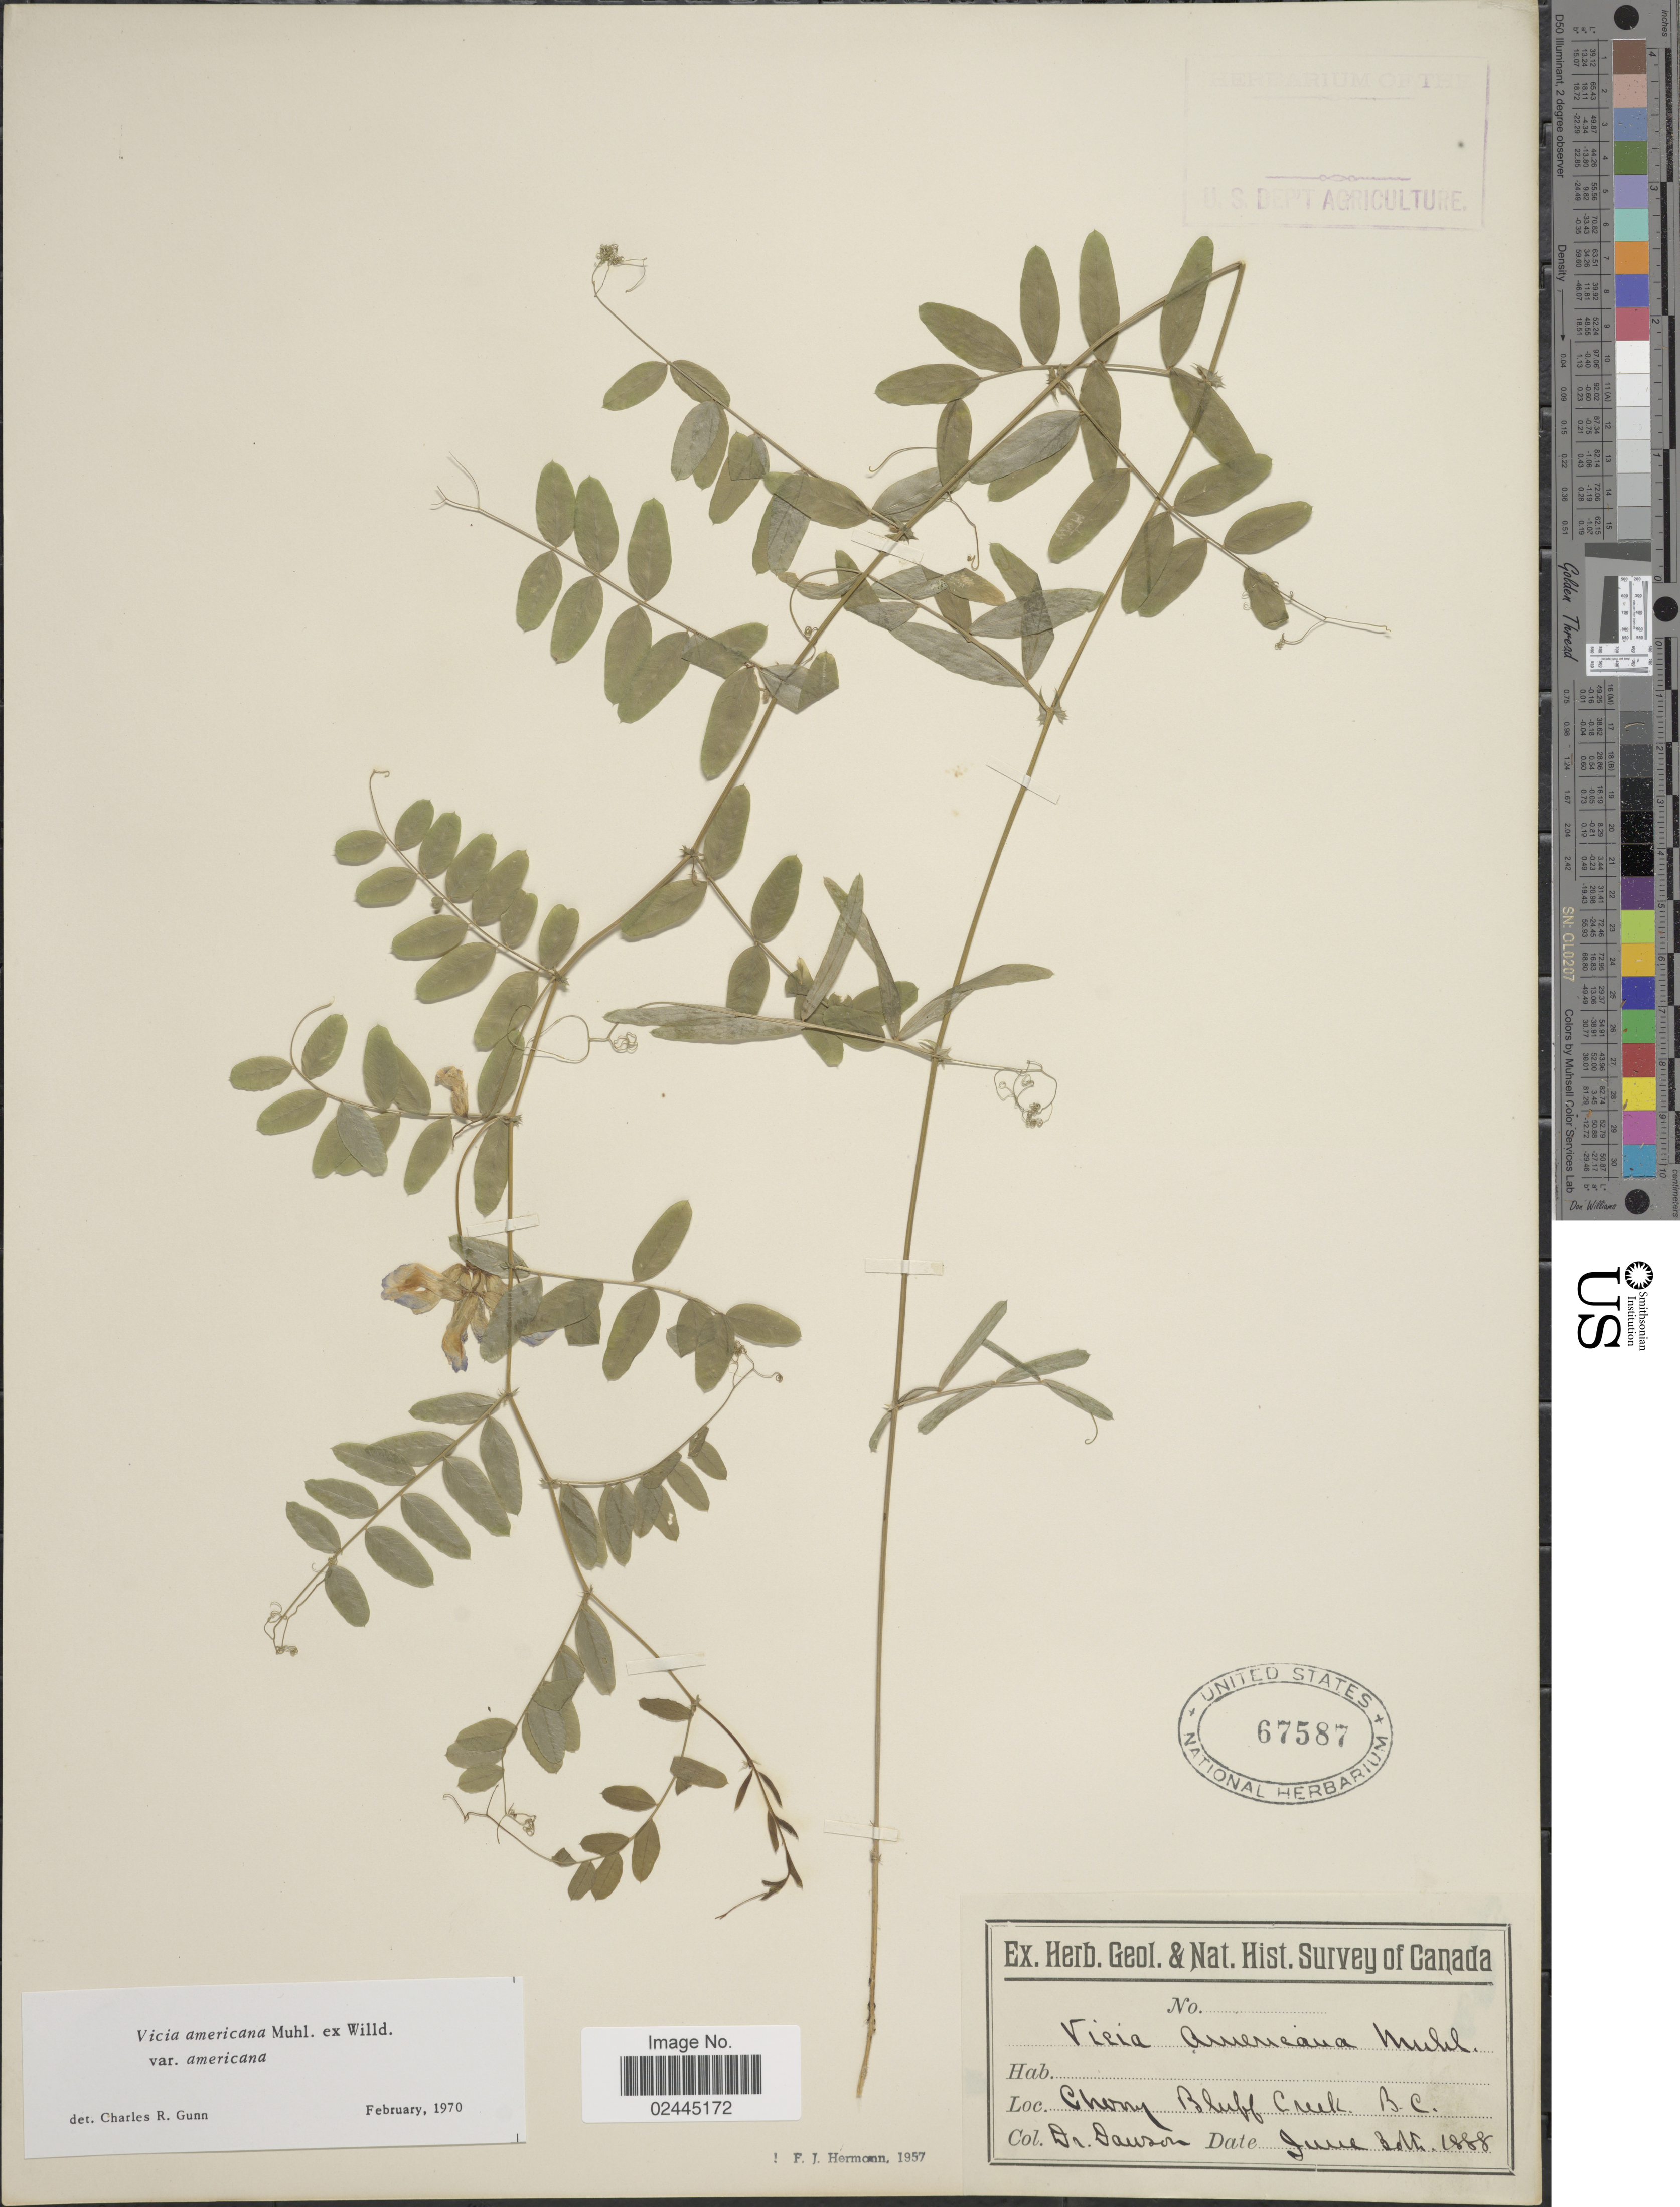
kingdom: Plantae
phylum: Tracheophyta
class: Magnoliopsida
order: Fabales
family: Fabaceae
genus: Vicia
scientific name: Vicia americana var. americana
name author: Muhl. ex Willd.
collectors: -. Dawson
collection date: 1888-06-30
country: Canada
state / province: British Columbia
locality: Cherry Bluff Creek, B.C.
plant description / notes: No precise locality correction needed.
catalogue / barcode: US 67587